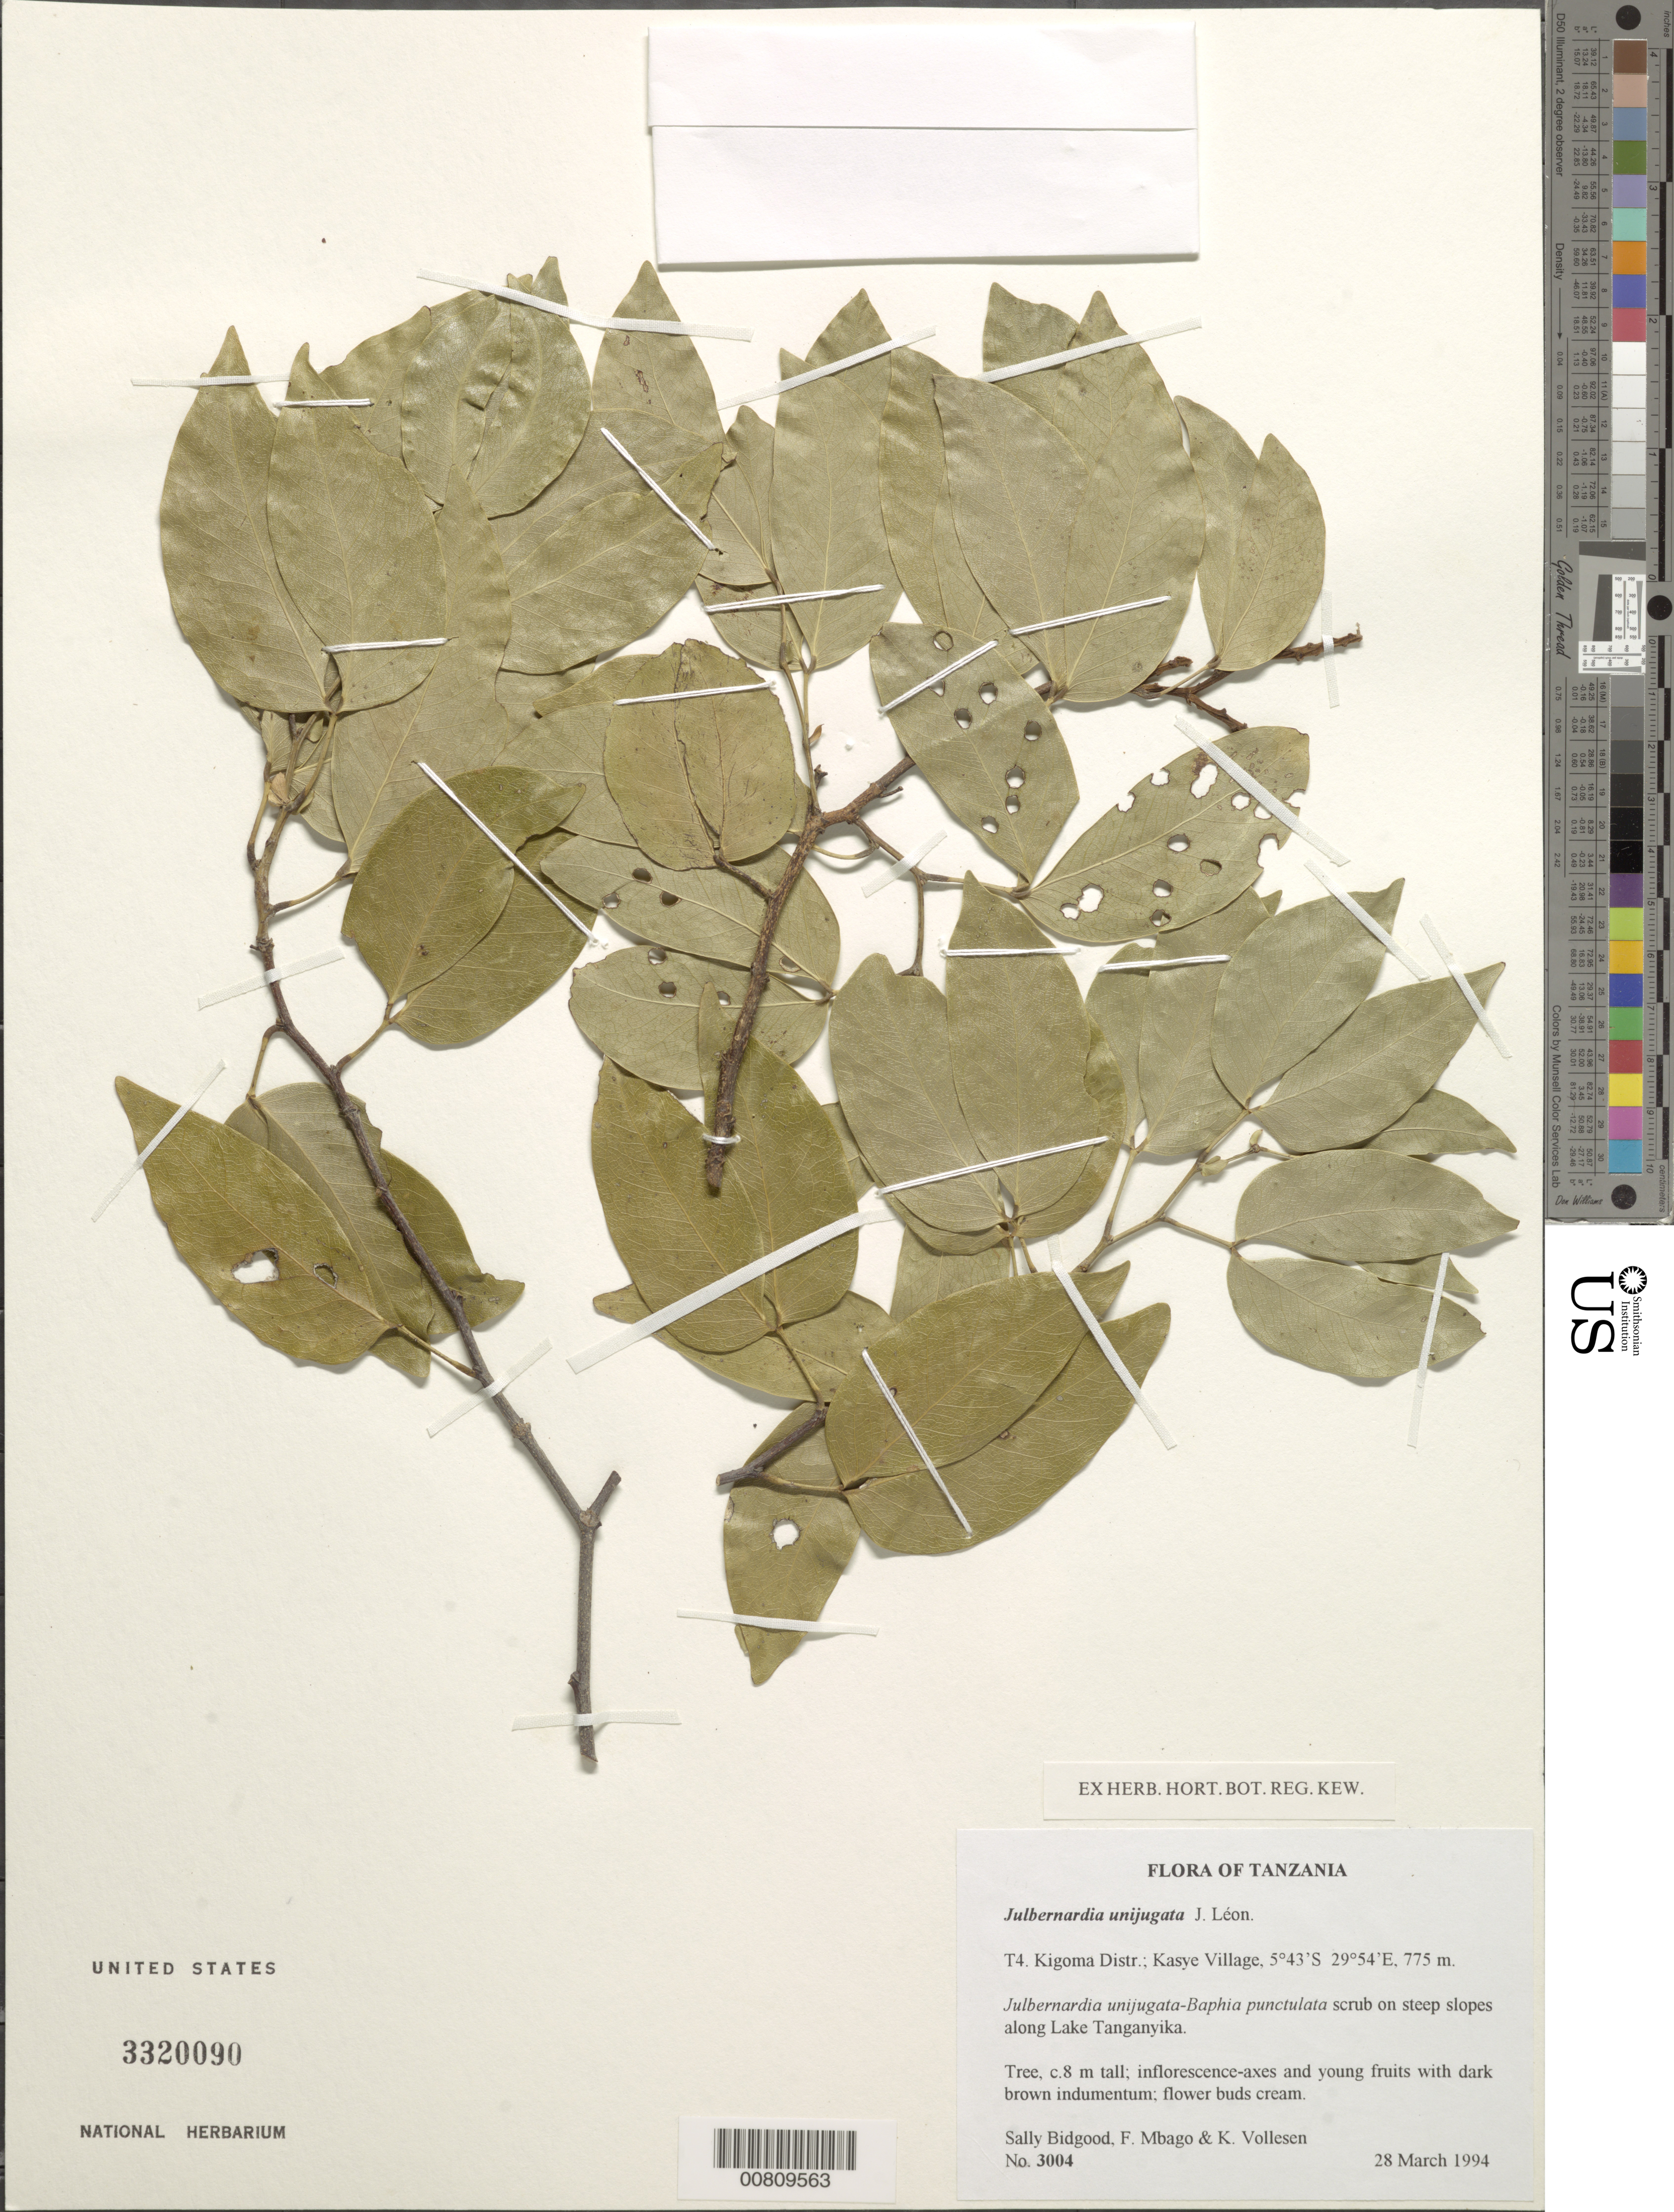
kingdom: Plantae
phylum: Tracheophyta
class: Magnoliopsida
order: Fabales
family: Fabaceae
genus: Julbernardia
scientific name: Julbernardia unijugata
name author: J. Léonard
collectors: S. Bidgood, F. Mbago & K. Vollesen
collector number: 3004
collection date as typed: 28 Mar 1994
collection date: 1994-03-28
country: Tanzania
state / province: Kigoma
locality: T4, Kasye Village, along Lake Tanganyika.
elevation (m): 775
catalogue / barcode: US 3320090